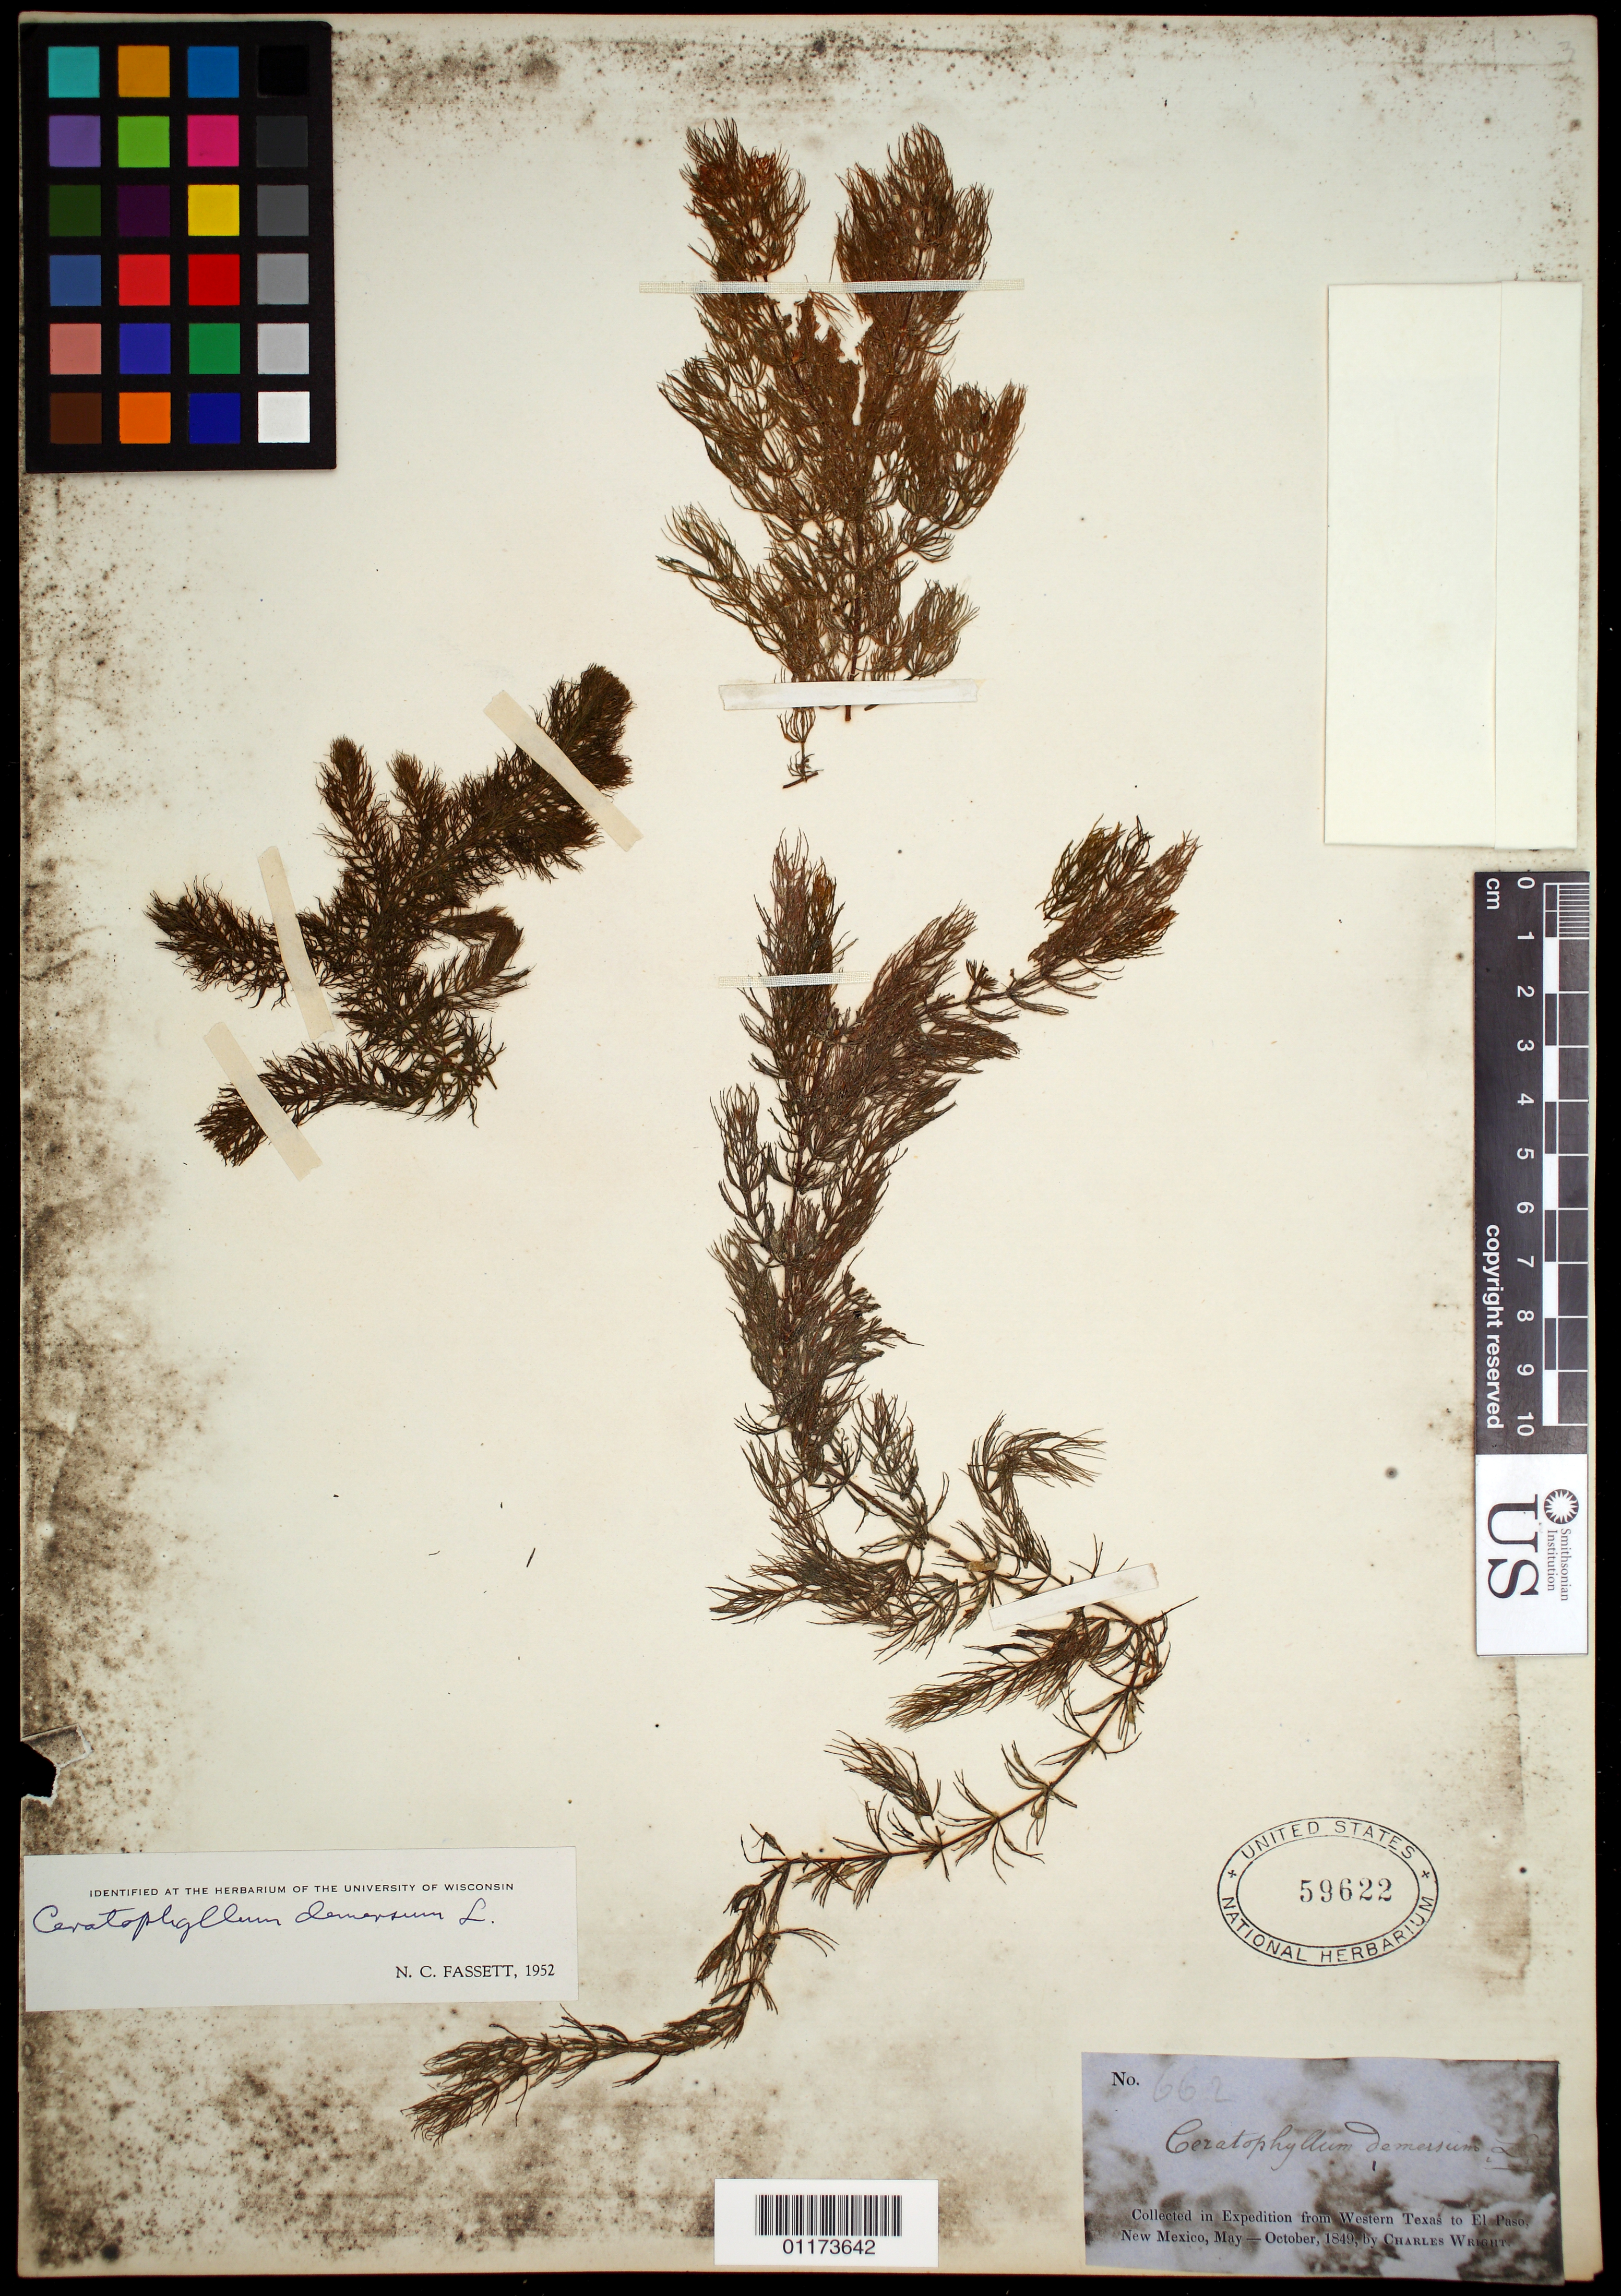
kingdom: Plantae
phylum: Tracheophyta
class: Magnoliopsida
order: Ceratophyllales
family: Ceratophyllaceae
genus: Ceratophyllum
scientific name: Ceratophyllum demersum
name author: L.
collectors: C. Wright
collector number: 662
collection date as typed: May 1849 to -- Oct 1849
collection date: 1849-05/1849-10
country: United States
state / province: New Mexico / Texas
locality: W Texas to El Paso, New Mexico.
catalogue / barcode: US 59622